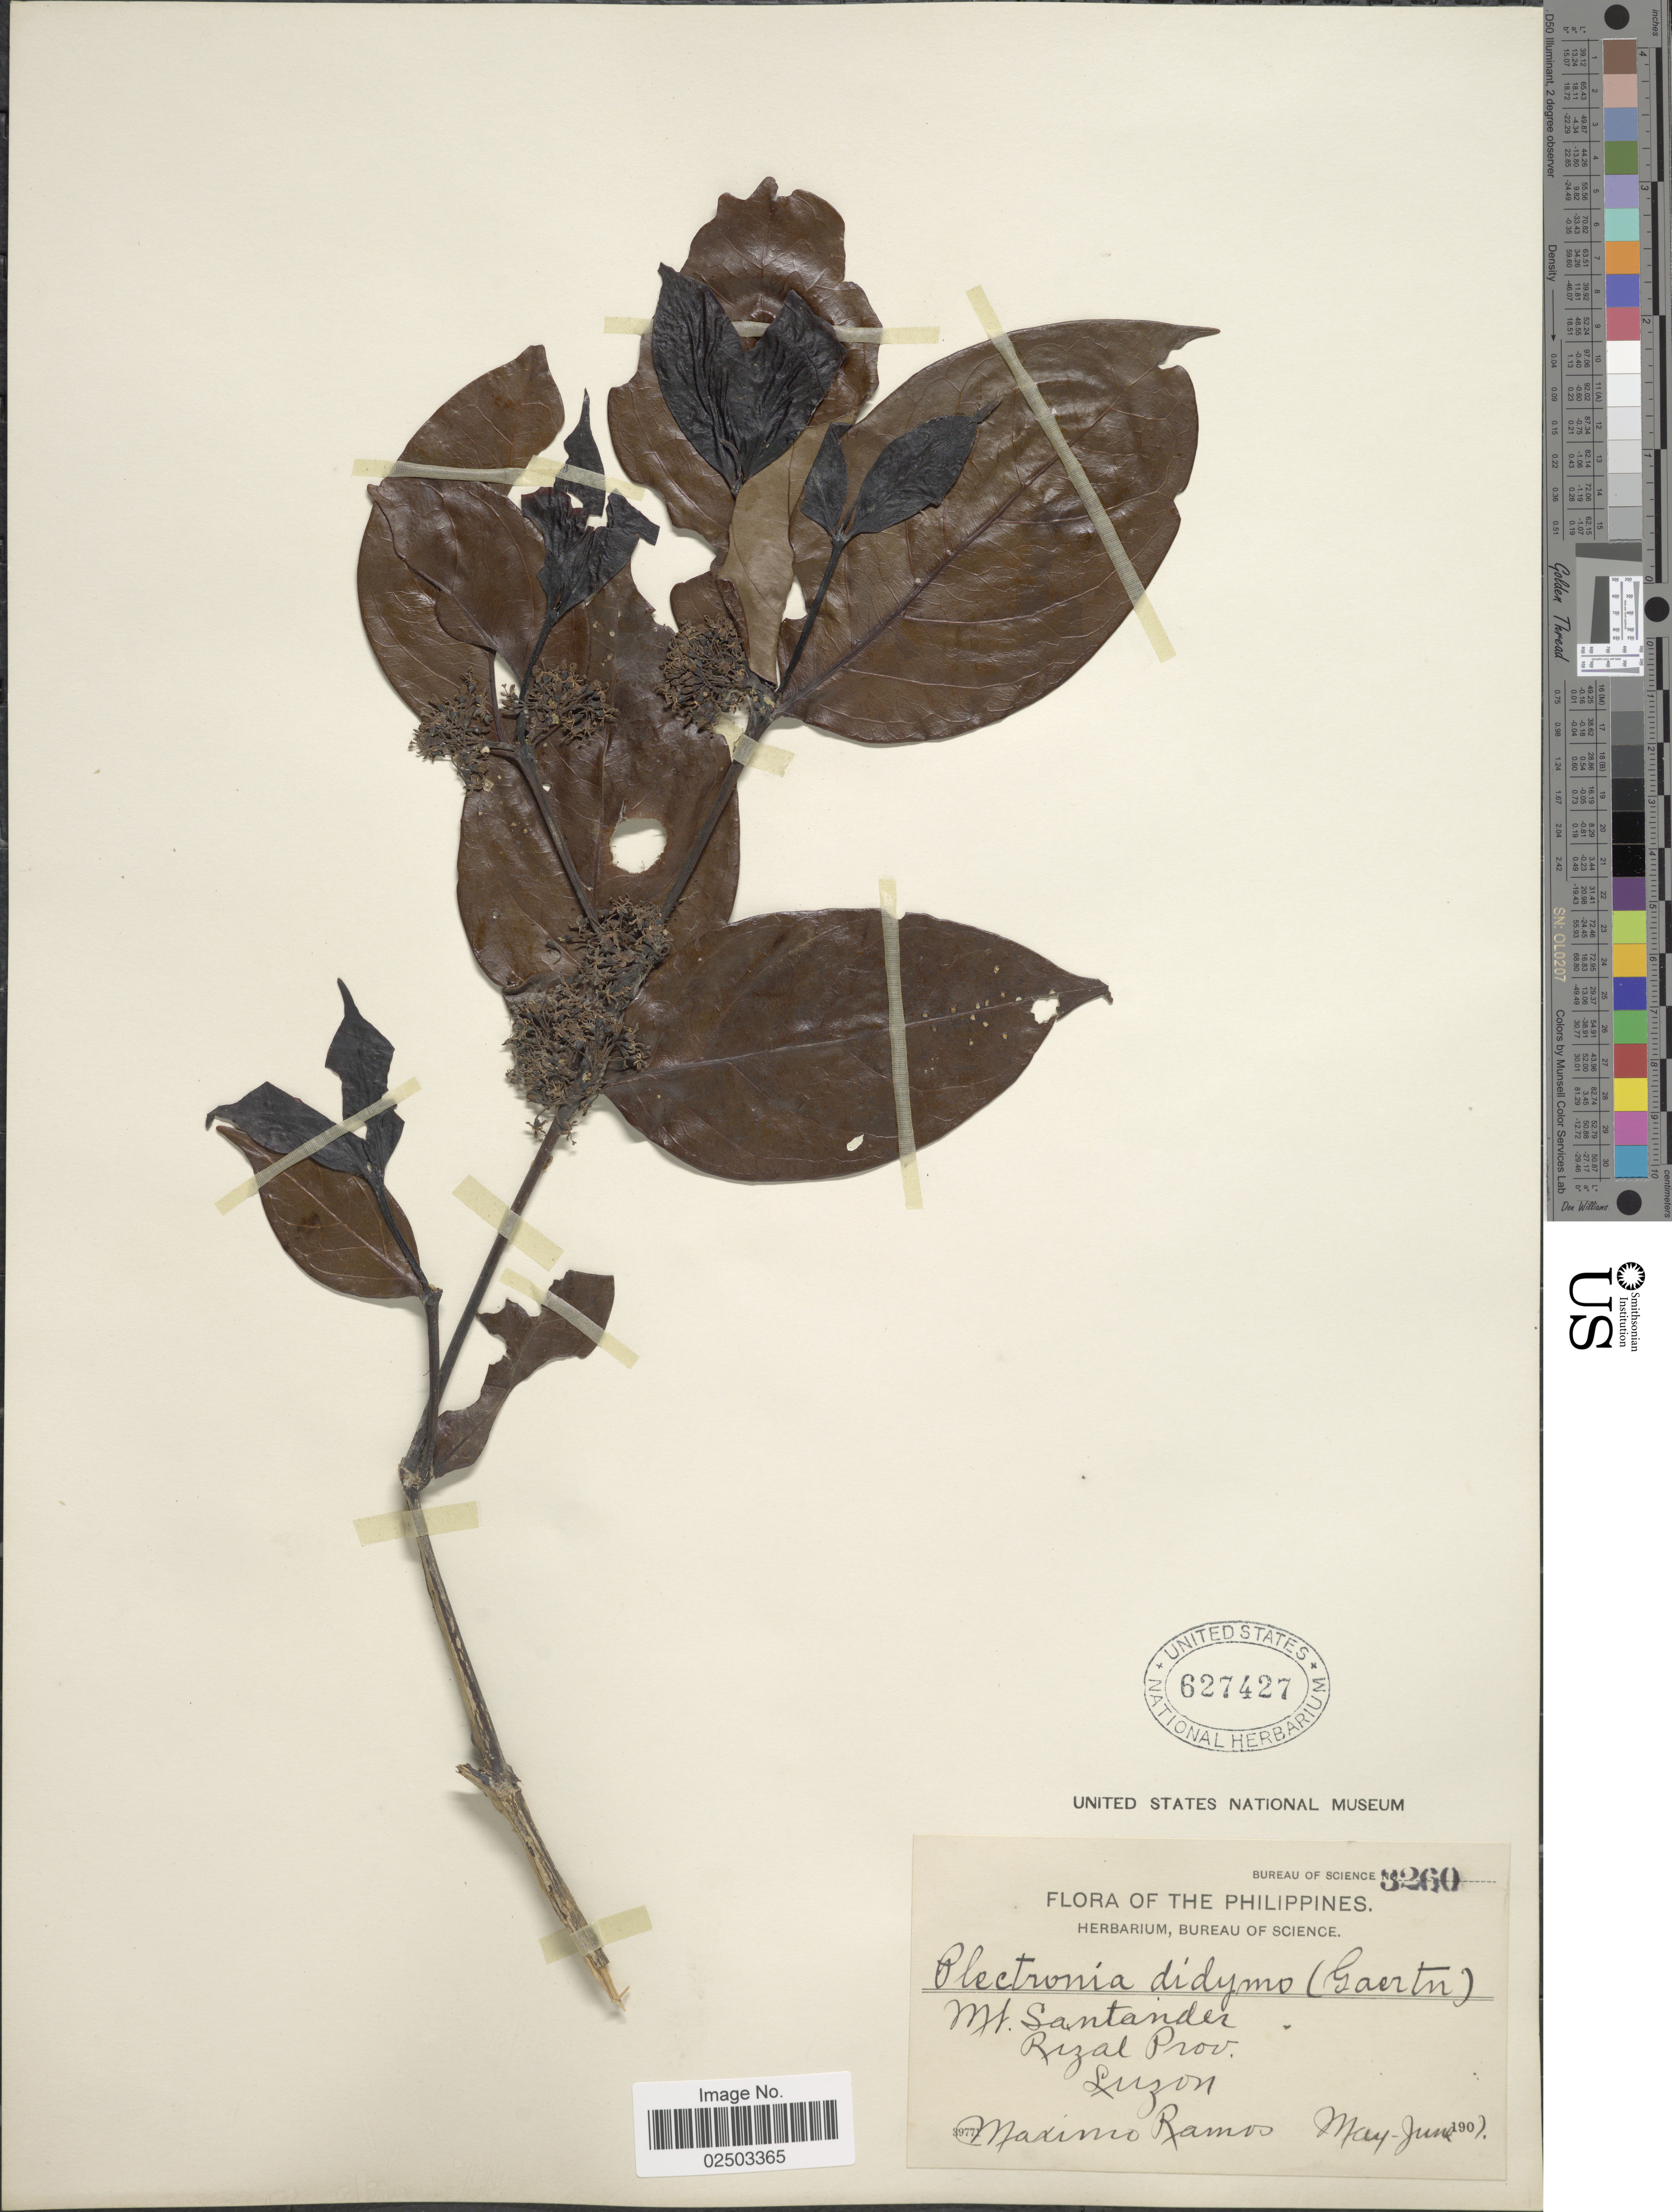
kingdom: Plantae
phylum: Tracheophyta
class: Magnoliopsida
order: Gentianales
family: Rubiaceae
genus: Canthium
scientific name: Canthium dicoccum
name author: (Gaertn.) Merr.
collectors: M. Ramos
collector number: Bureau of Science 3260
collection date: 1907-05/1907-06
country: Philippines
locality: Mt. Santander, Rizal Prov., Luzon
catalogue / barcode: US 627427